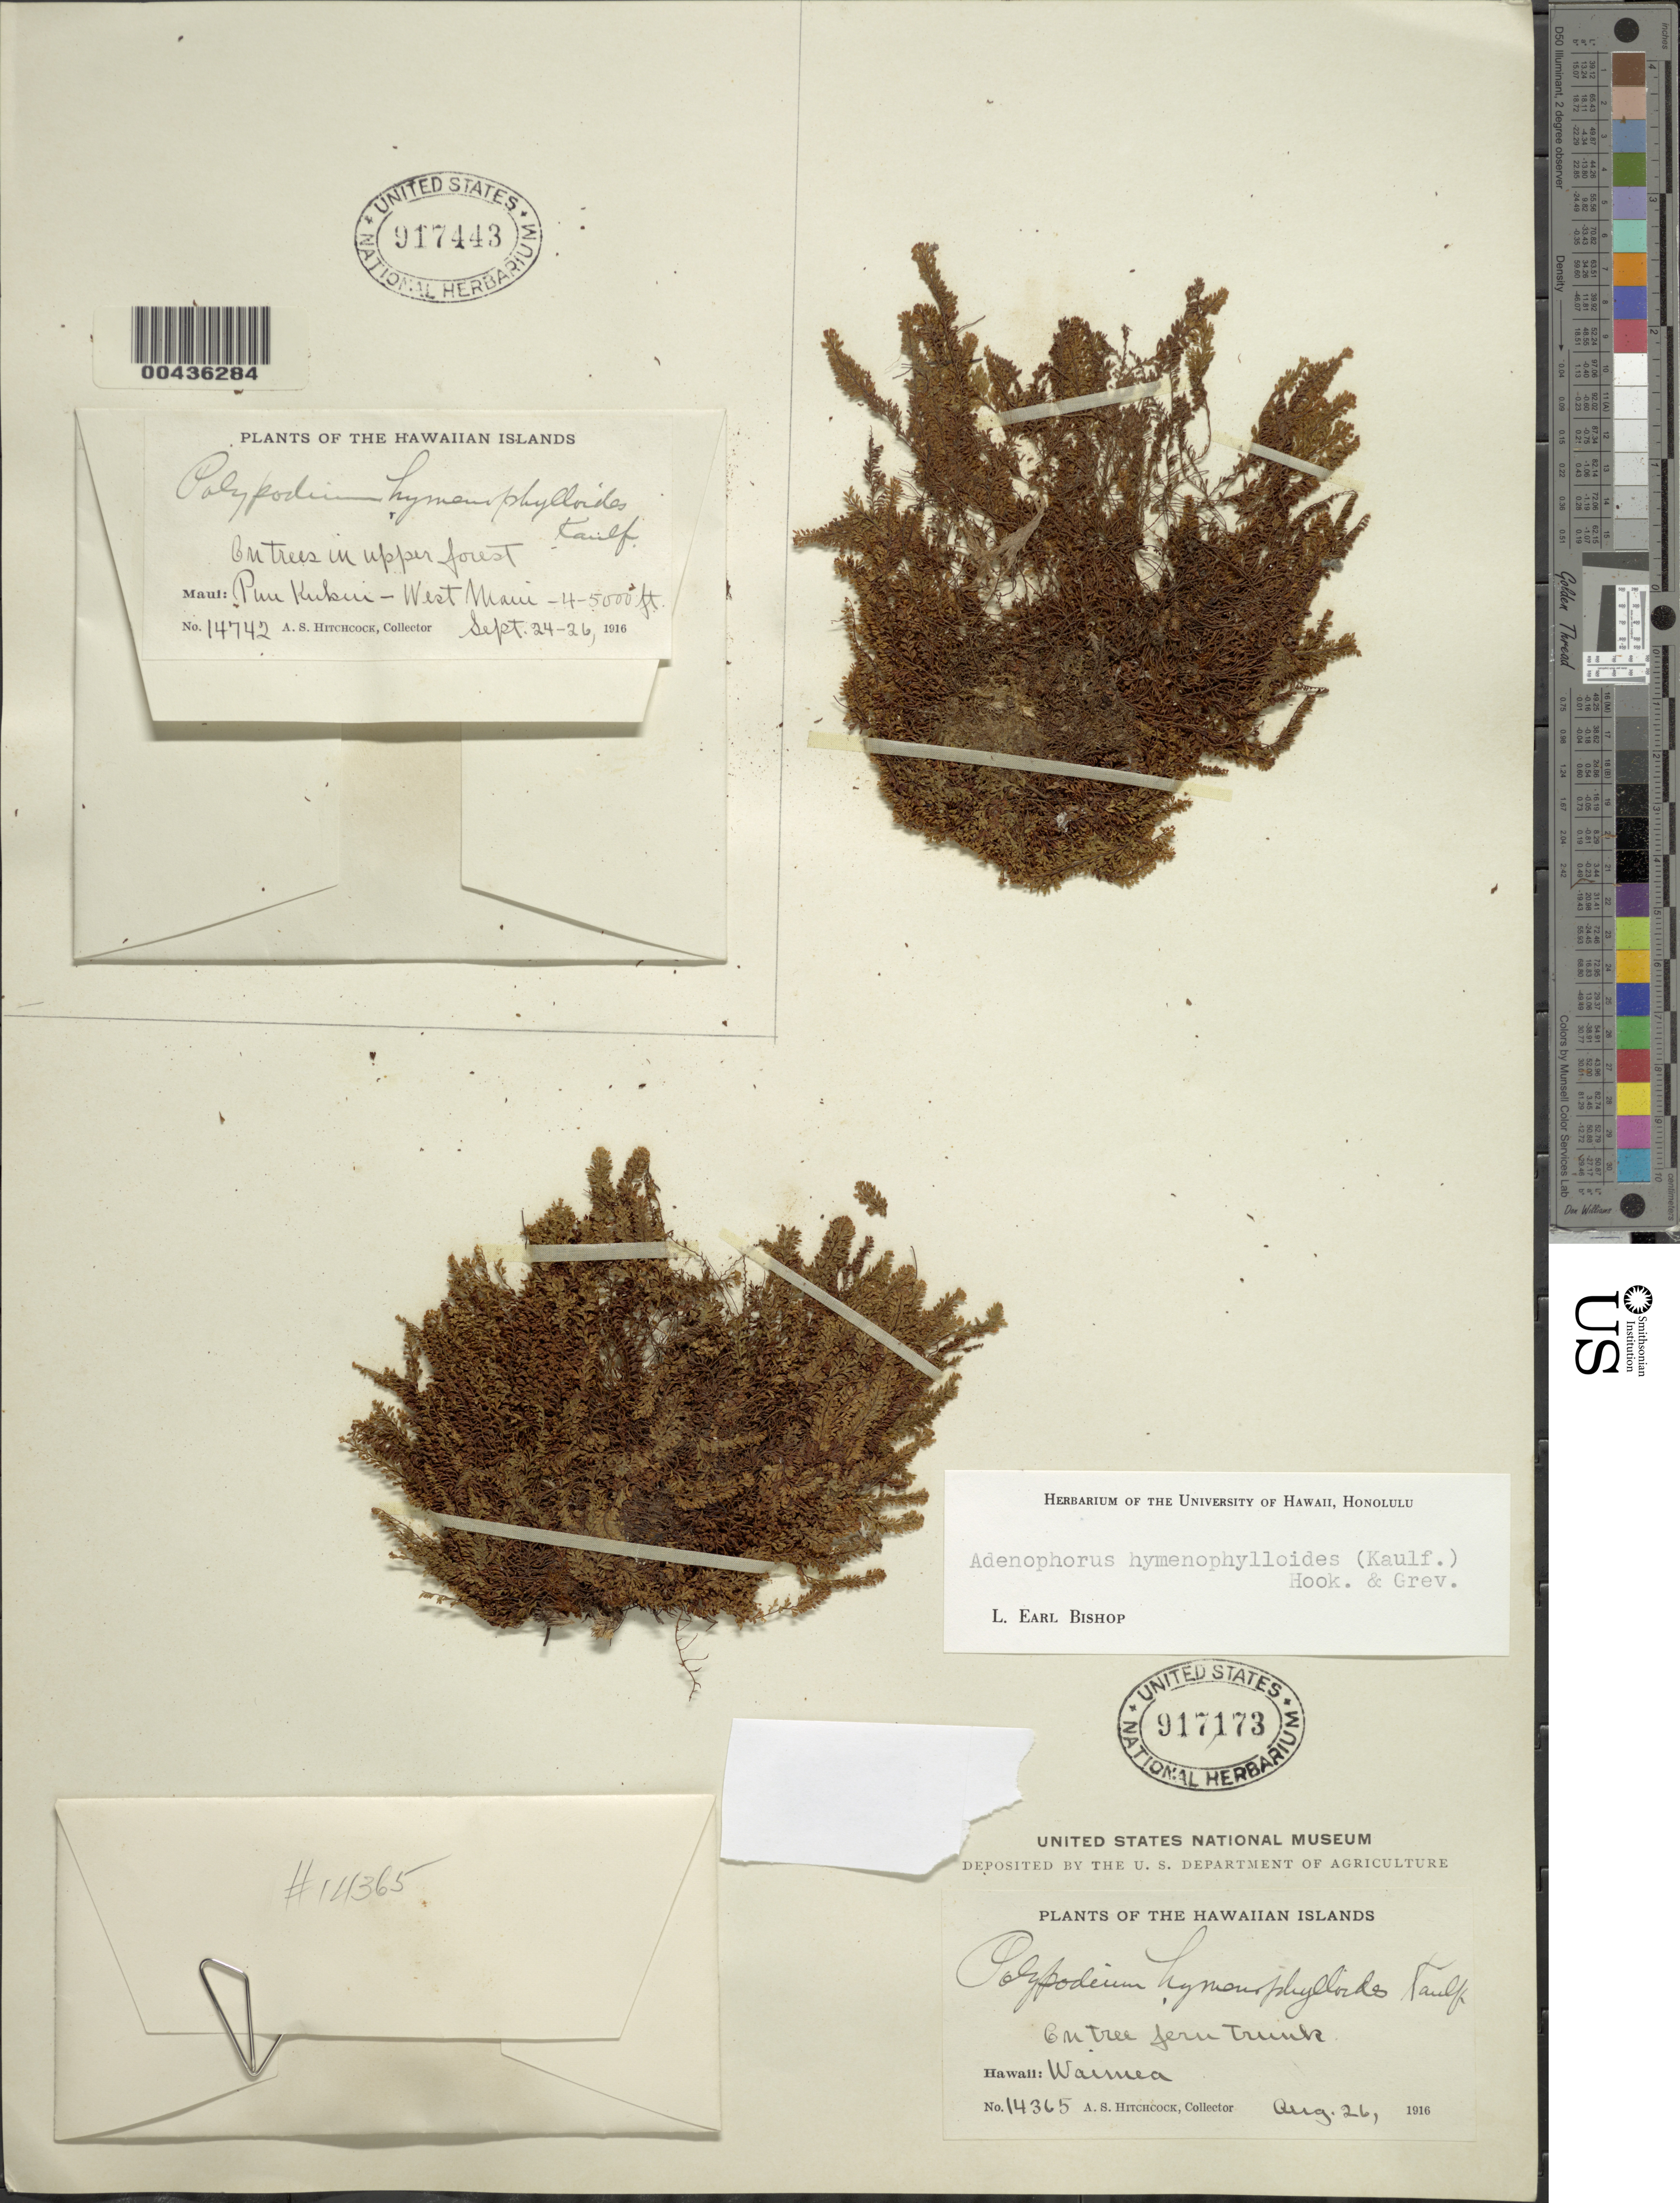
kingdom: Plantae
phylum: Tracheophyta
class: Polypodiopsida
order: Polypodiales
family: Polypodiaceae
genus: Adenophorus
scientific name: Adenophorus hymenophylloides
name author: (Kaulf.) Hook. & Grev.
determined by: Bishop, L. E.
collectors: A. S. Hitchcock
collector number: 14742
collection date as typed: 24 Sep 1916 to 26 Sep 1916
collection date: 1916-09-24/1916-09-26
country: United States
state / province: Hawaii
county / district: Maui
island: Maui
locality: Puu Kukui-W Maui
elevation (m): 1219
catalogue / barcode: US 917443